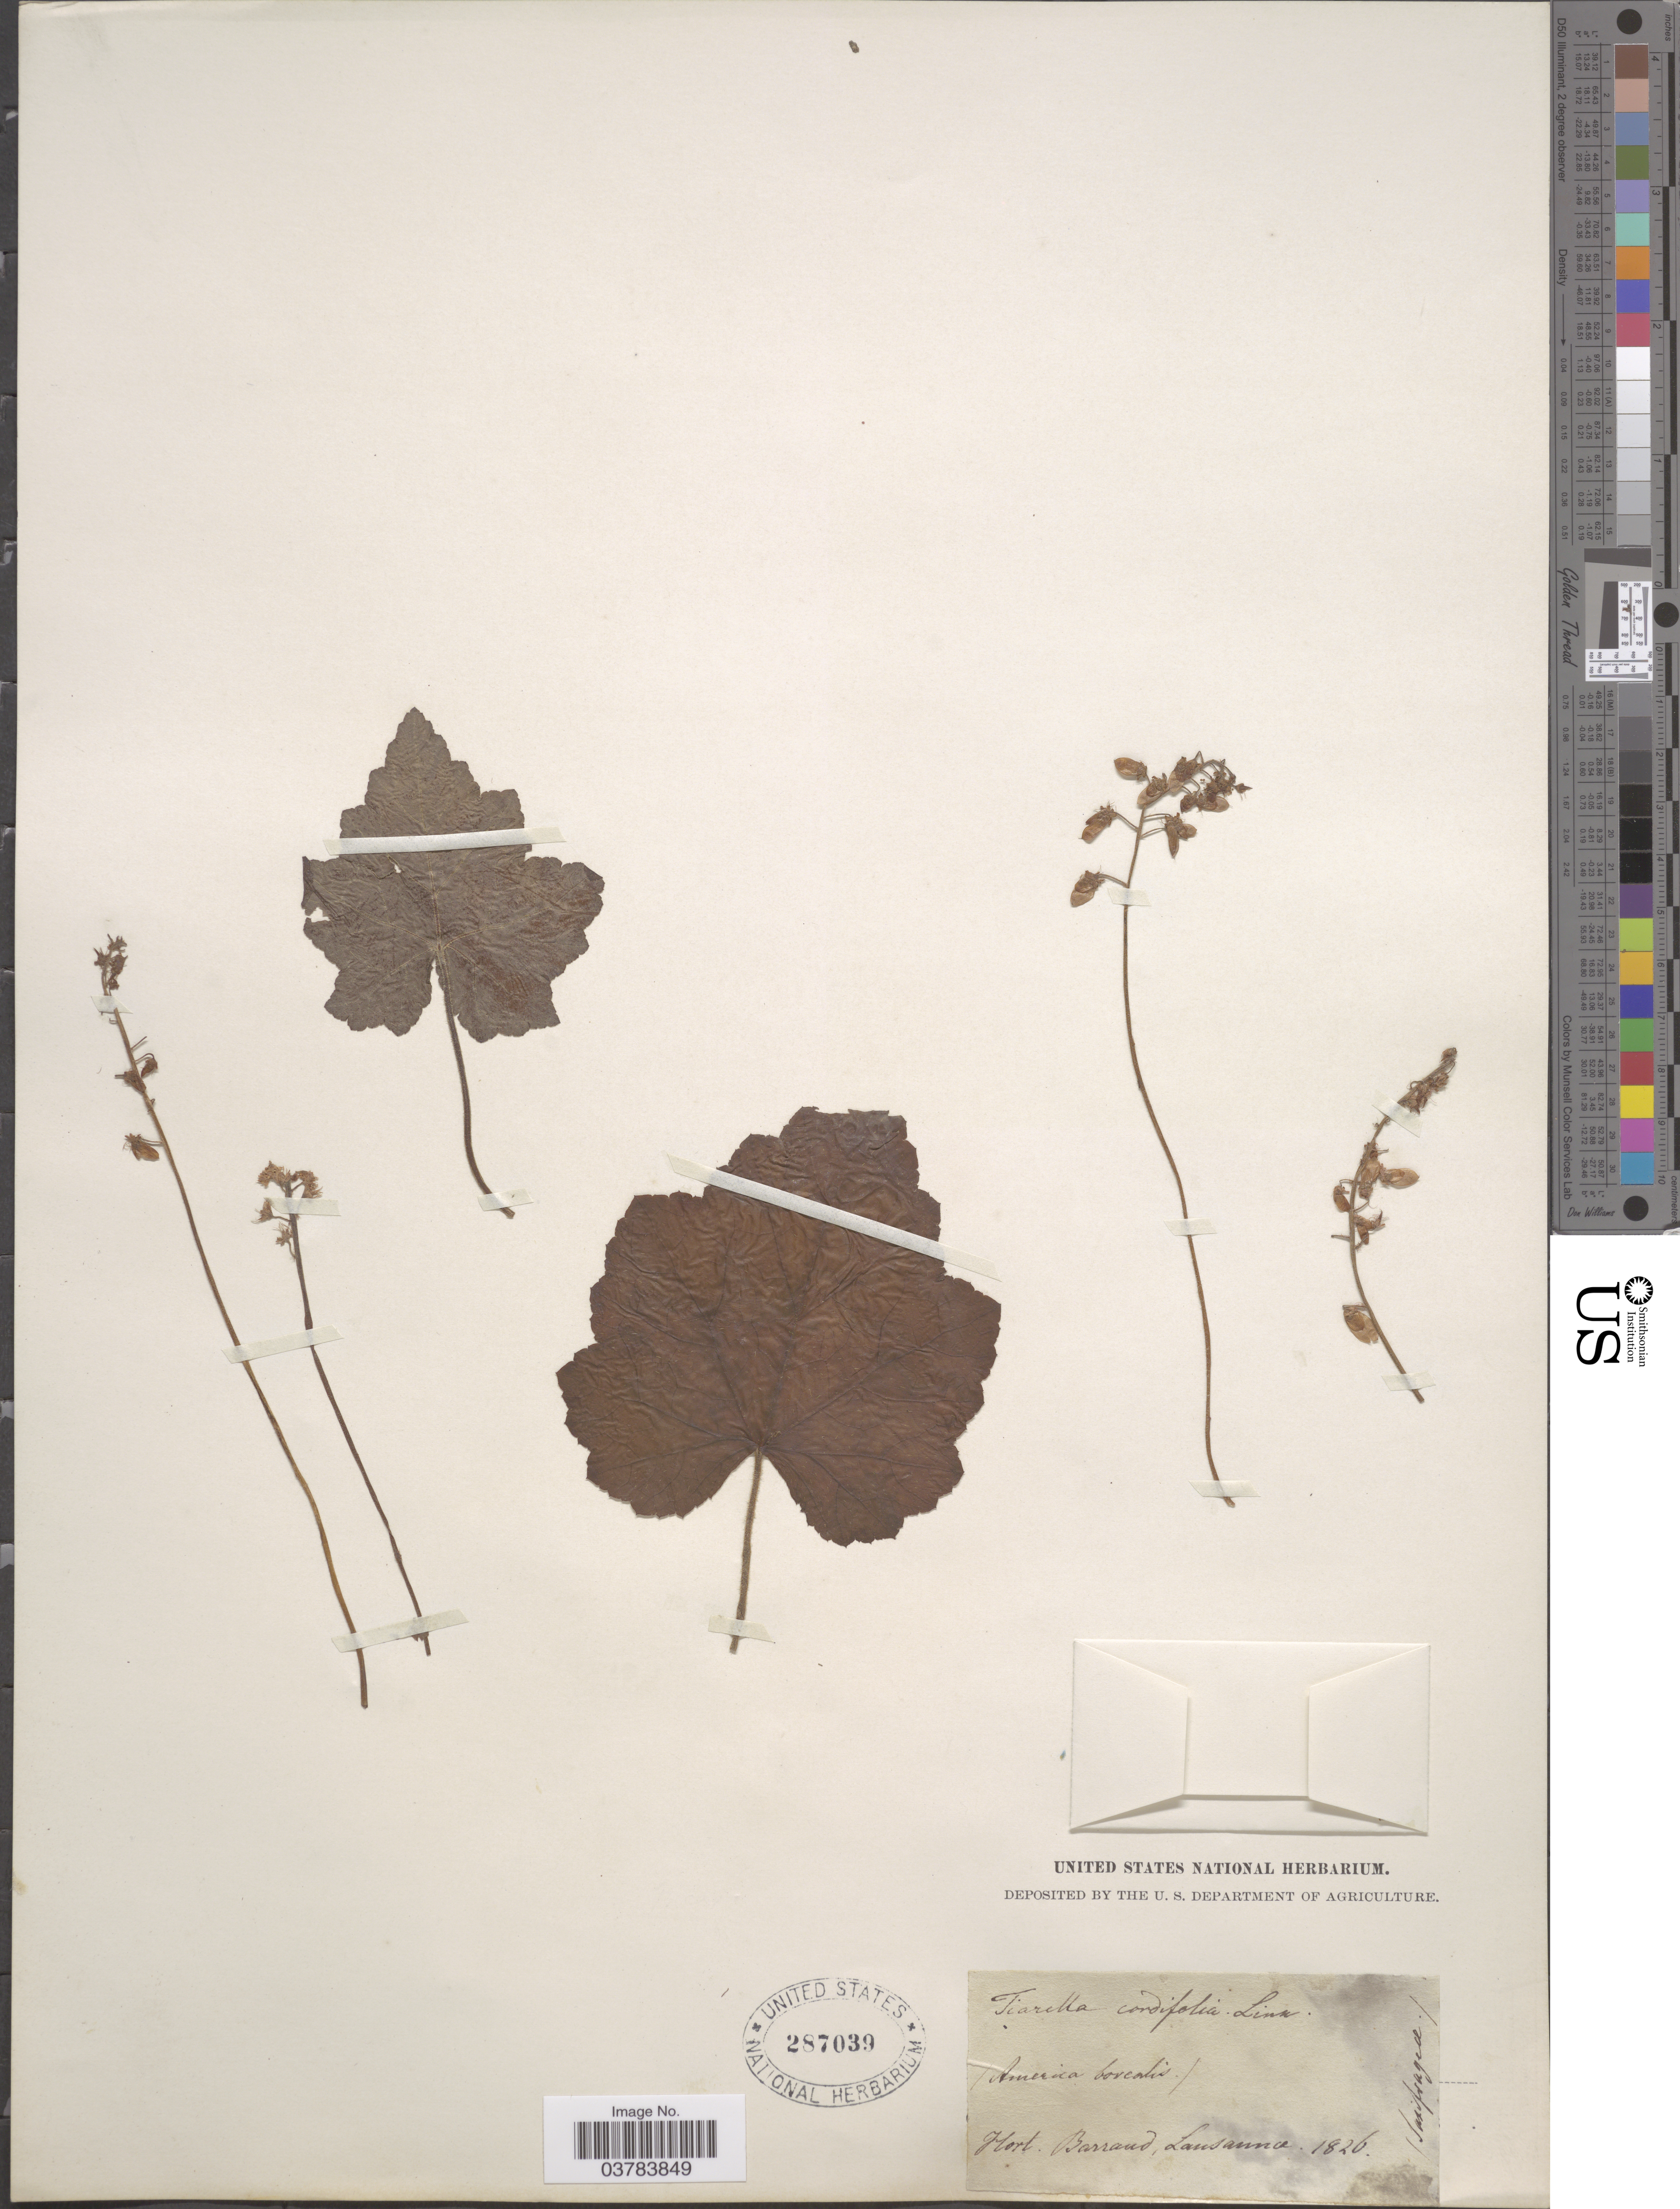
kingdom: Plantae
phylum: Tracheophyta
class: Magnoliopsida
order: Saxifragales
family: Saxifragaceae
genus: Tiarella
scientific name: Tiarella cordifolia var. typica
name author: Lakela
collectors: Ex herb. Hort. Barraud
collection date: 1826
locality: America borealis. Lausannce.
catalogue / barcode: US 287039